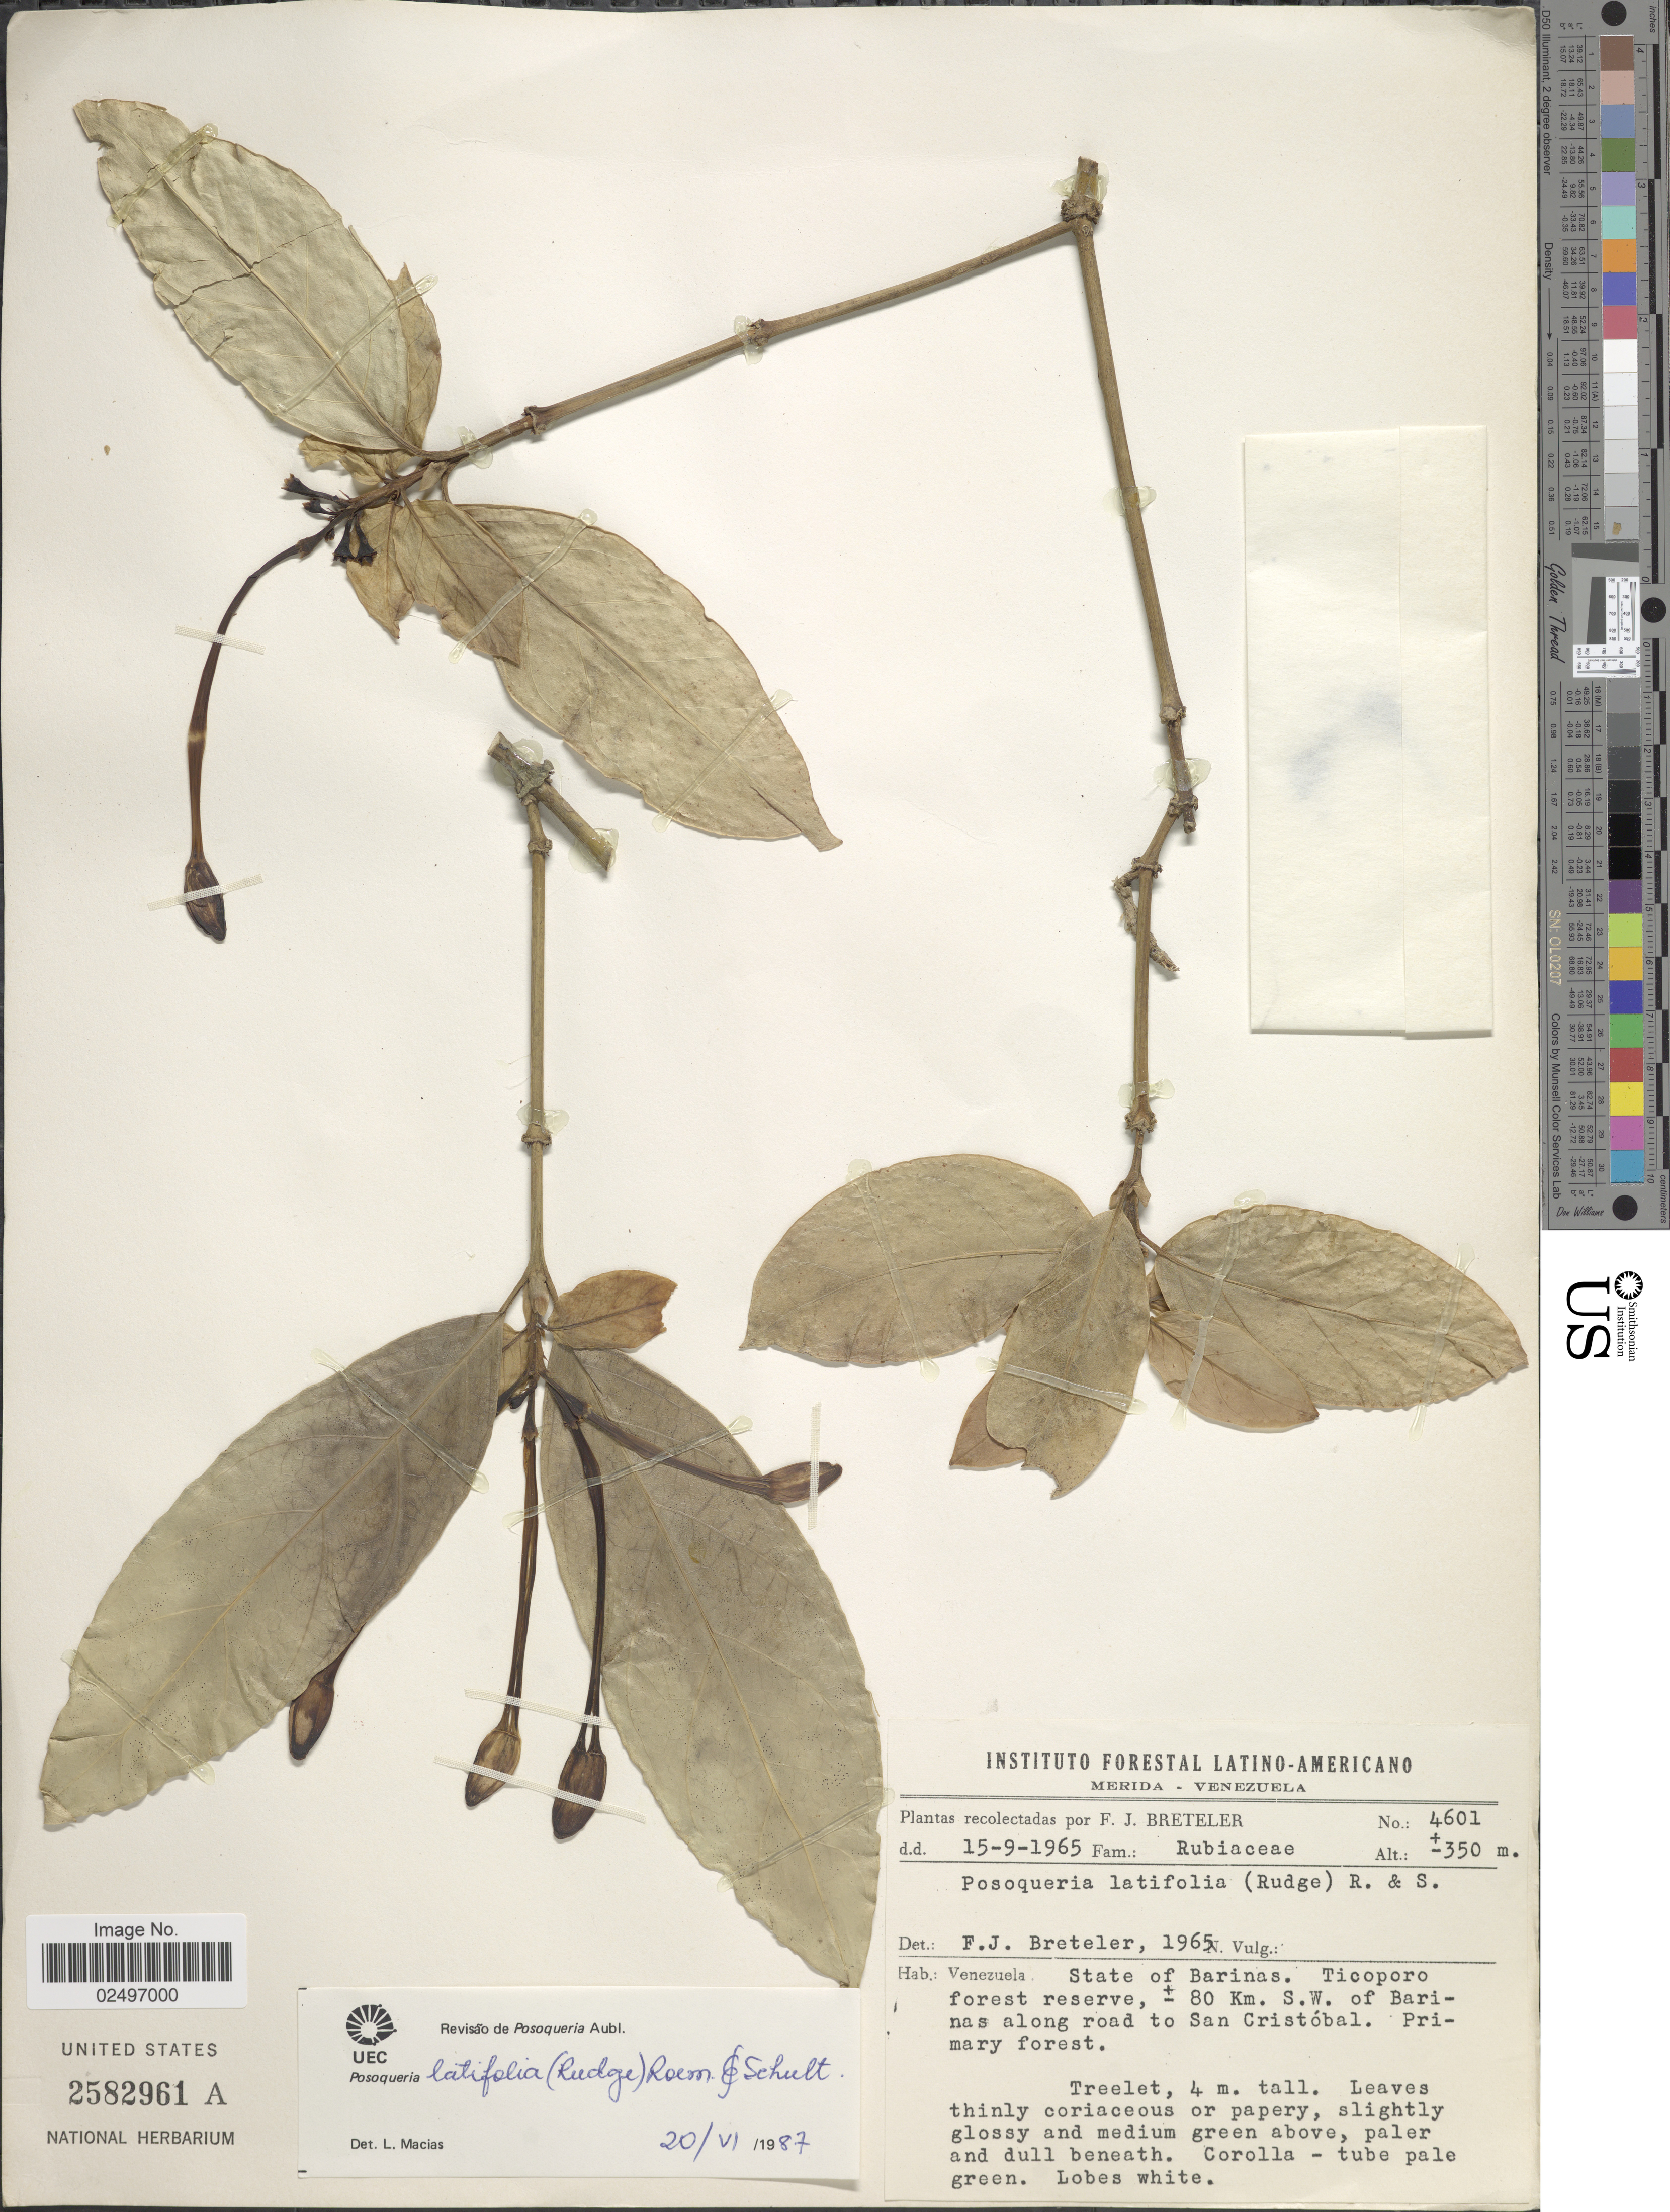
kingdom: Plantae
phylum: Tracheophyta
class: Magnoliopsida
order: Gentianales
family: Rubiaceae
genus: Posoqueria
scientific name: Posoqueria latifolia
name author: (Rudge) Roem. & Schult.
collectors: F. J. Breteler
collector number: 4601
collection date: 1965-09-15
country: Venezuela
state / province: Barinas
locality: Ticoporo forest reserve, ± 80 Km S.W. of Barinas along road to San Cristobal. primary forest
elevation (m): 350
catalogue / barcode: US 2582961A